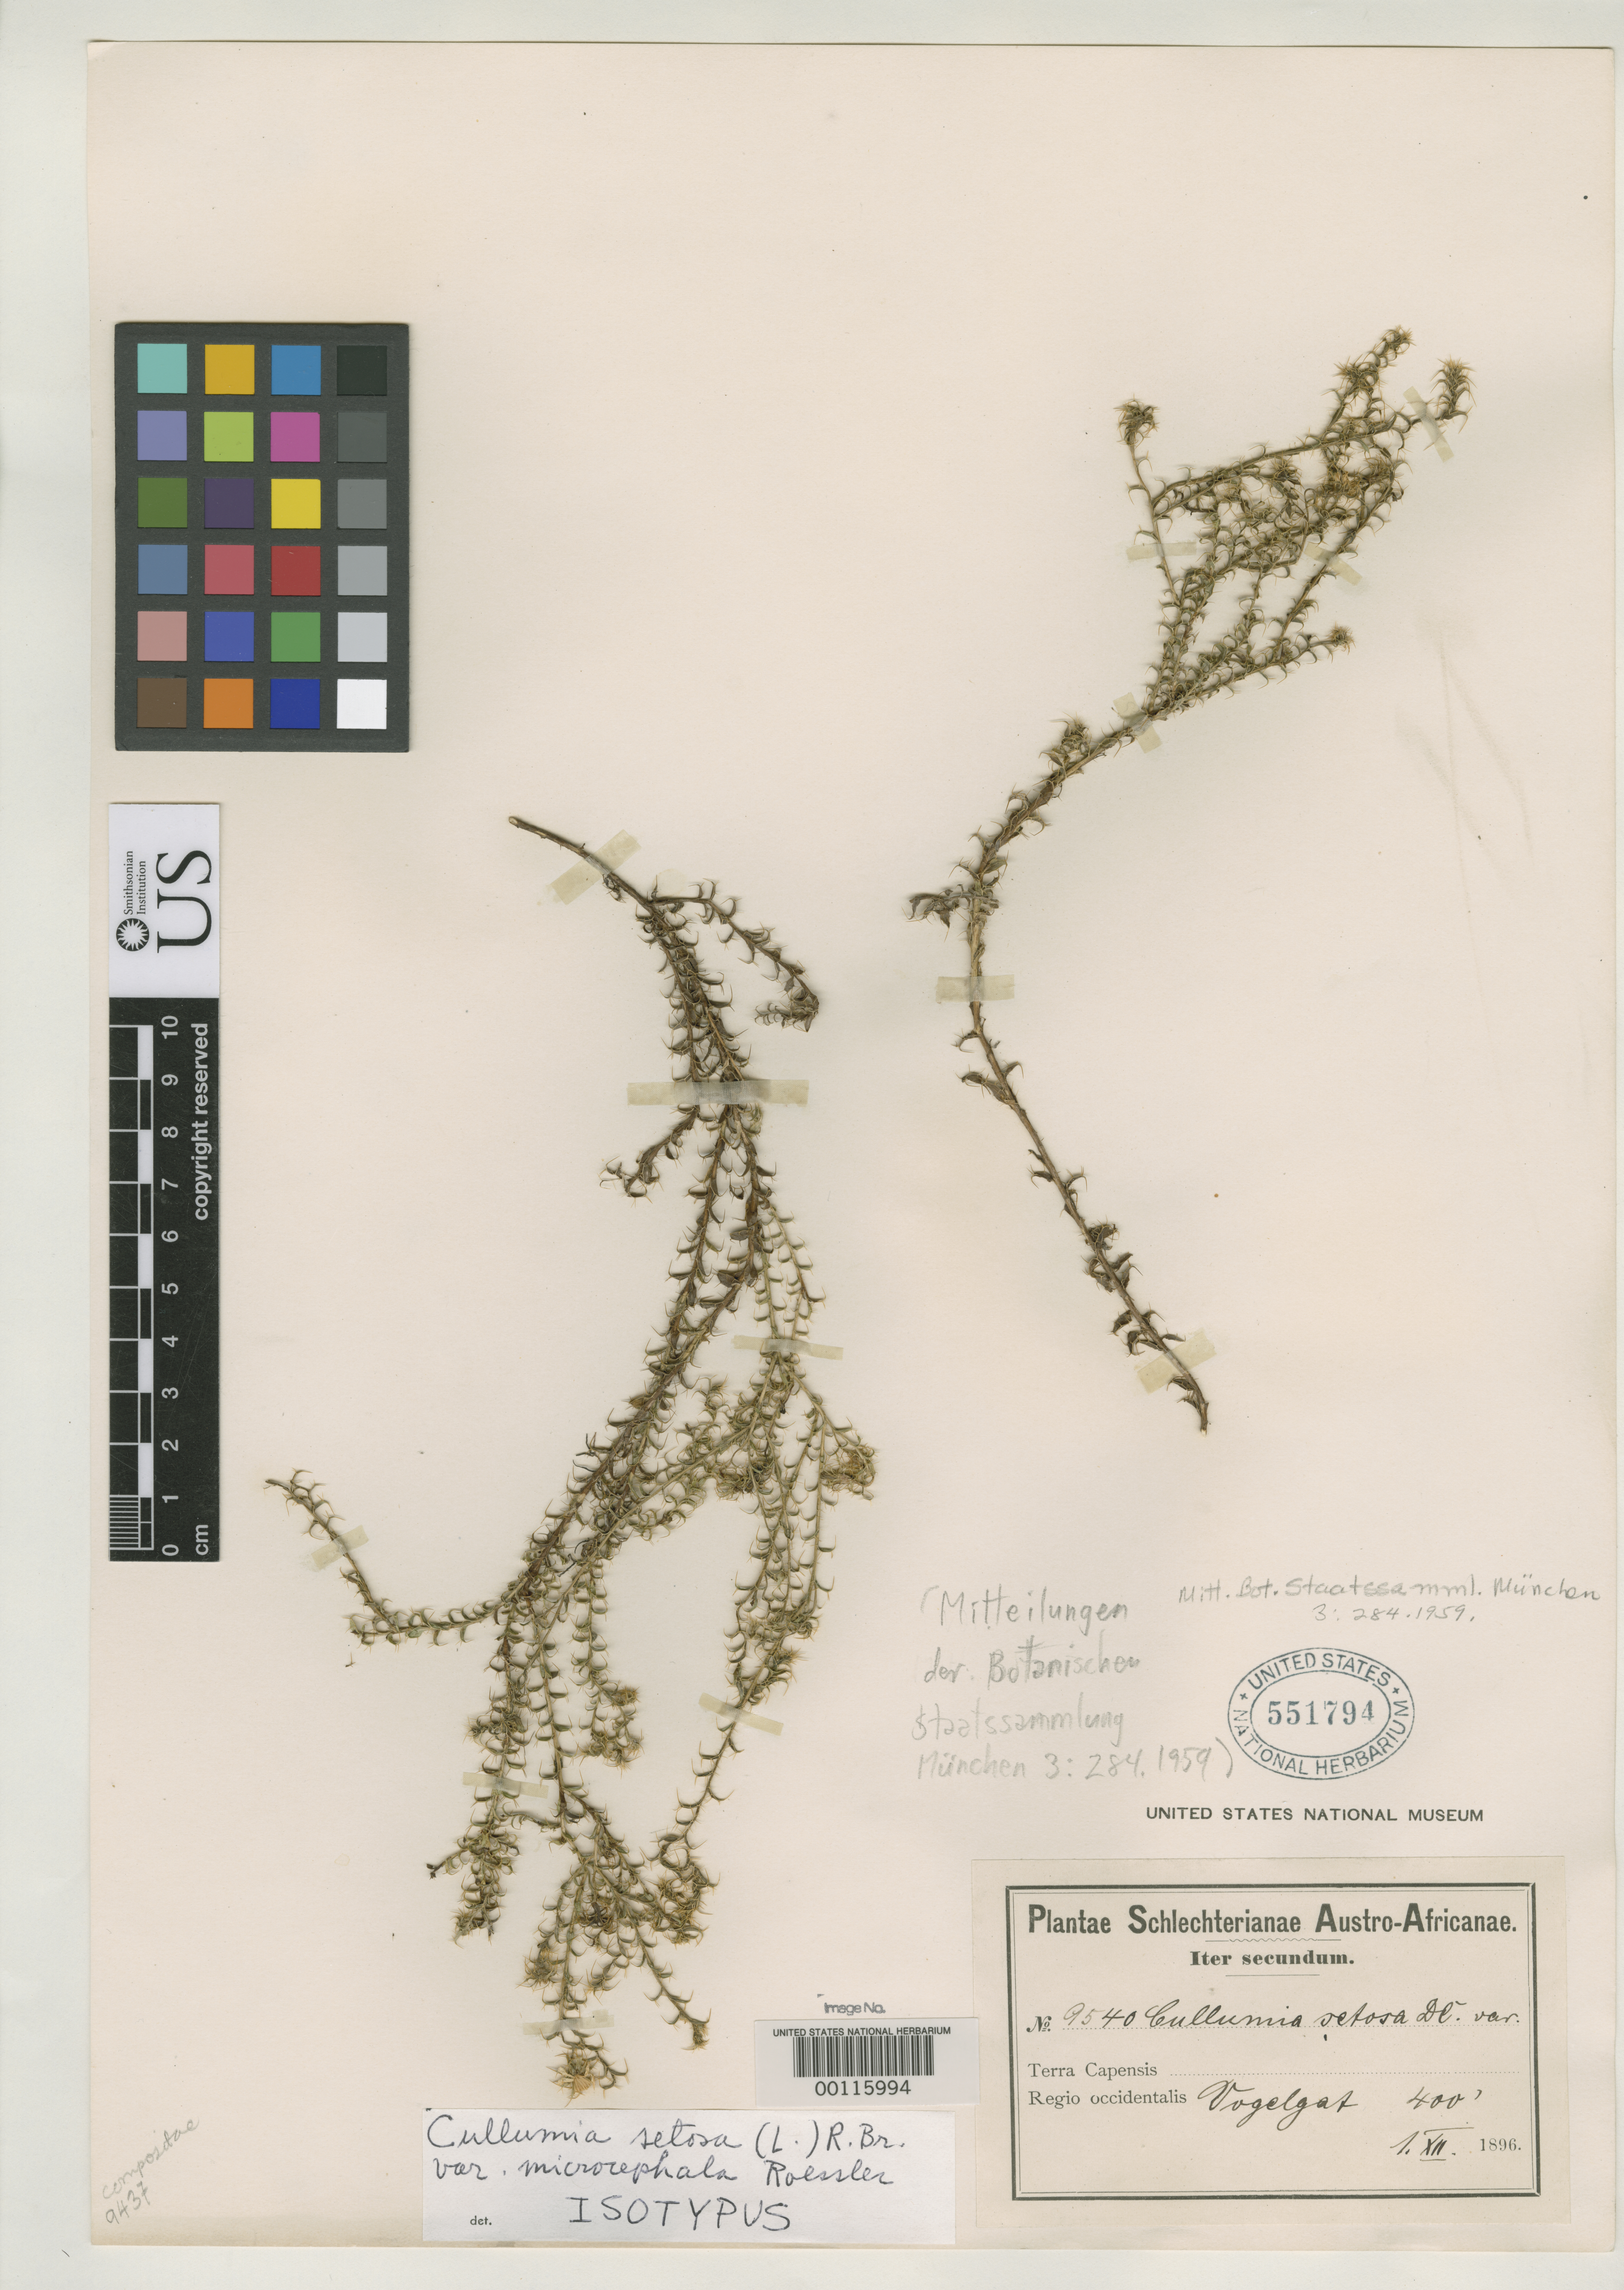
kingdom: Plantae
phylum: Tracheophyta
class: Magnoliopsida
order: Asterales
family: Asteraceae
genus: Cullumia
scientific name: Cullumia setosa var. microcephala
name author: Roessler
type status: Isotype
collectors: F. R. R. Schlechter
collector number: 9540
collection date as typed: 01 Dec 1896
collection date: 1896-12-01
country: South Africa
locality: Vogelgat.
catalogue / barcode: US 551794